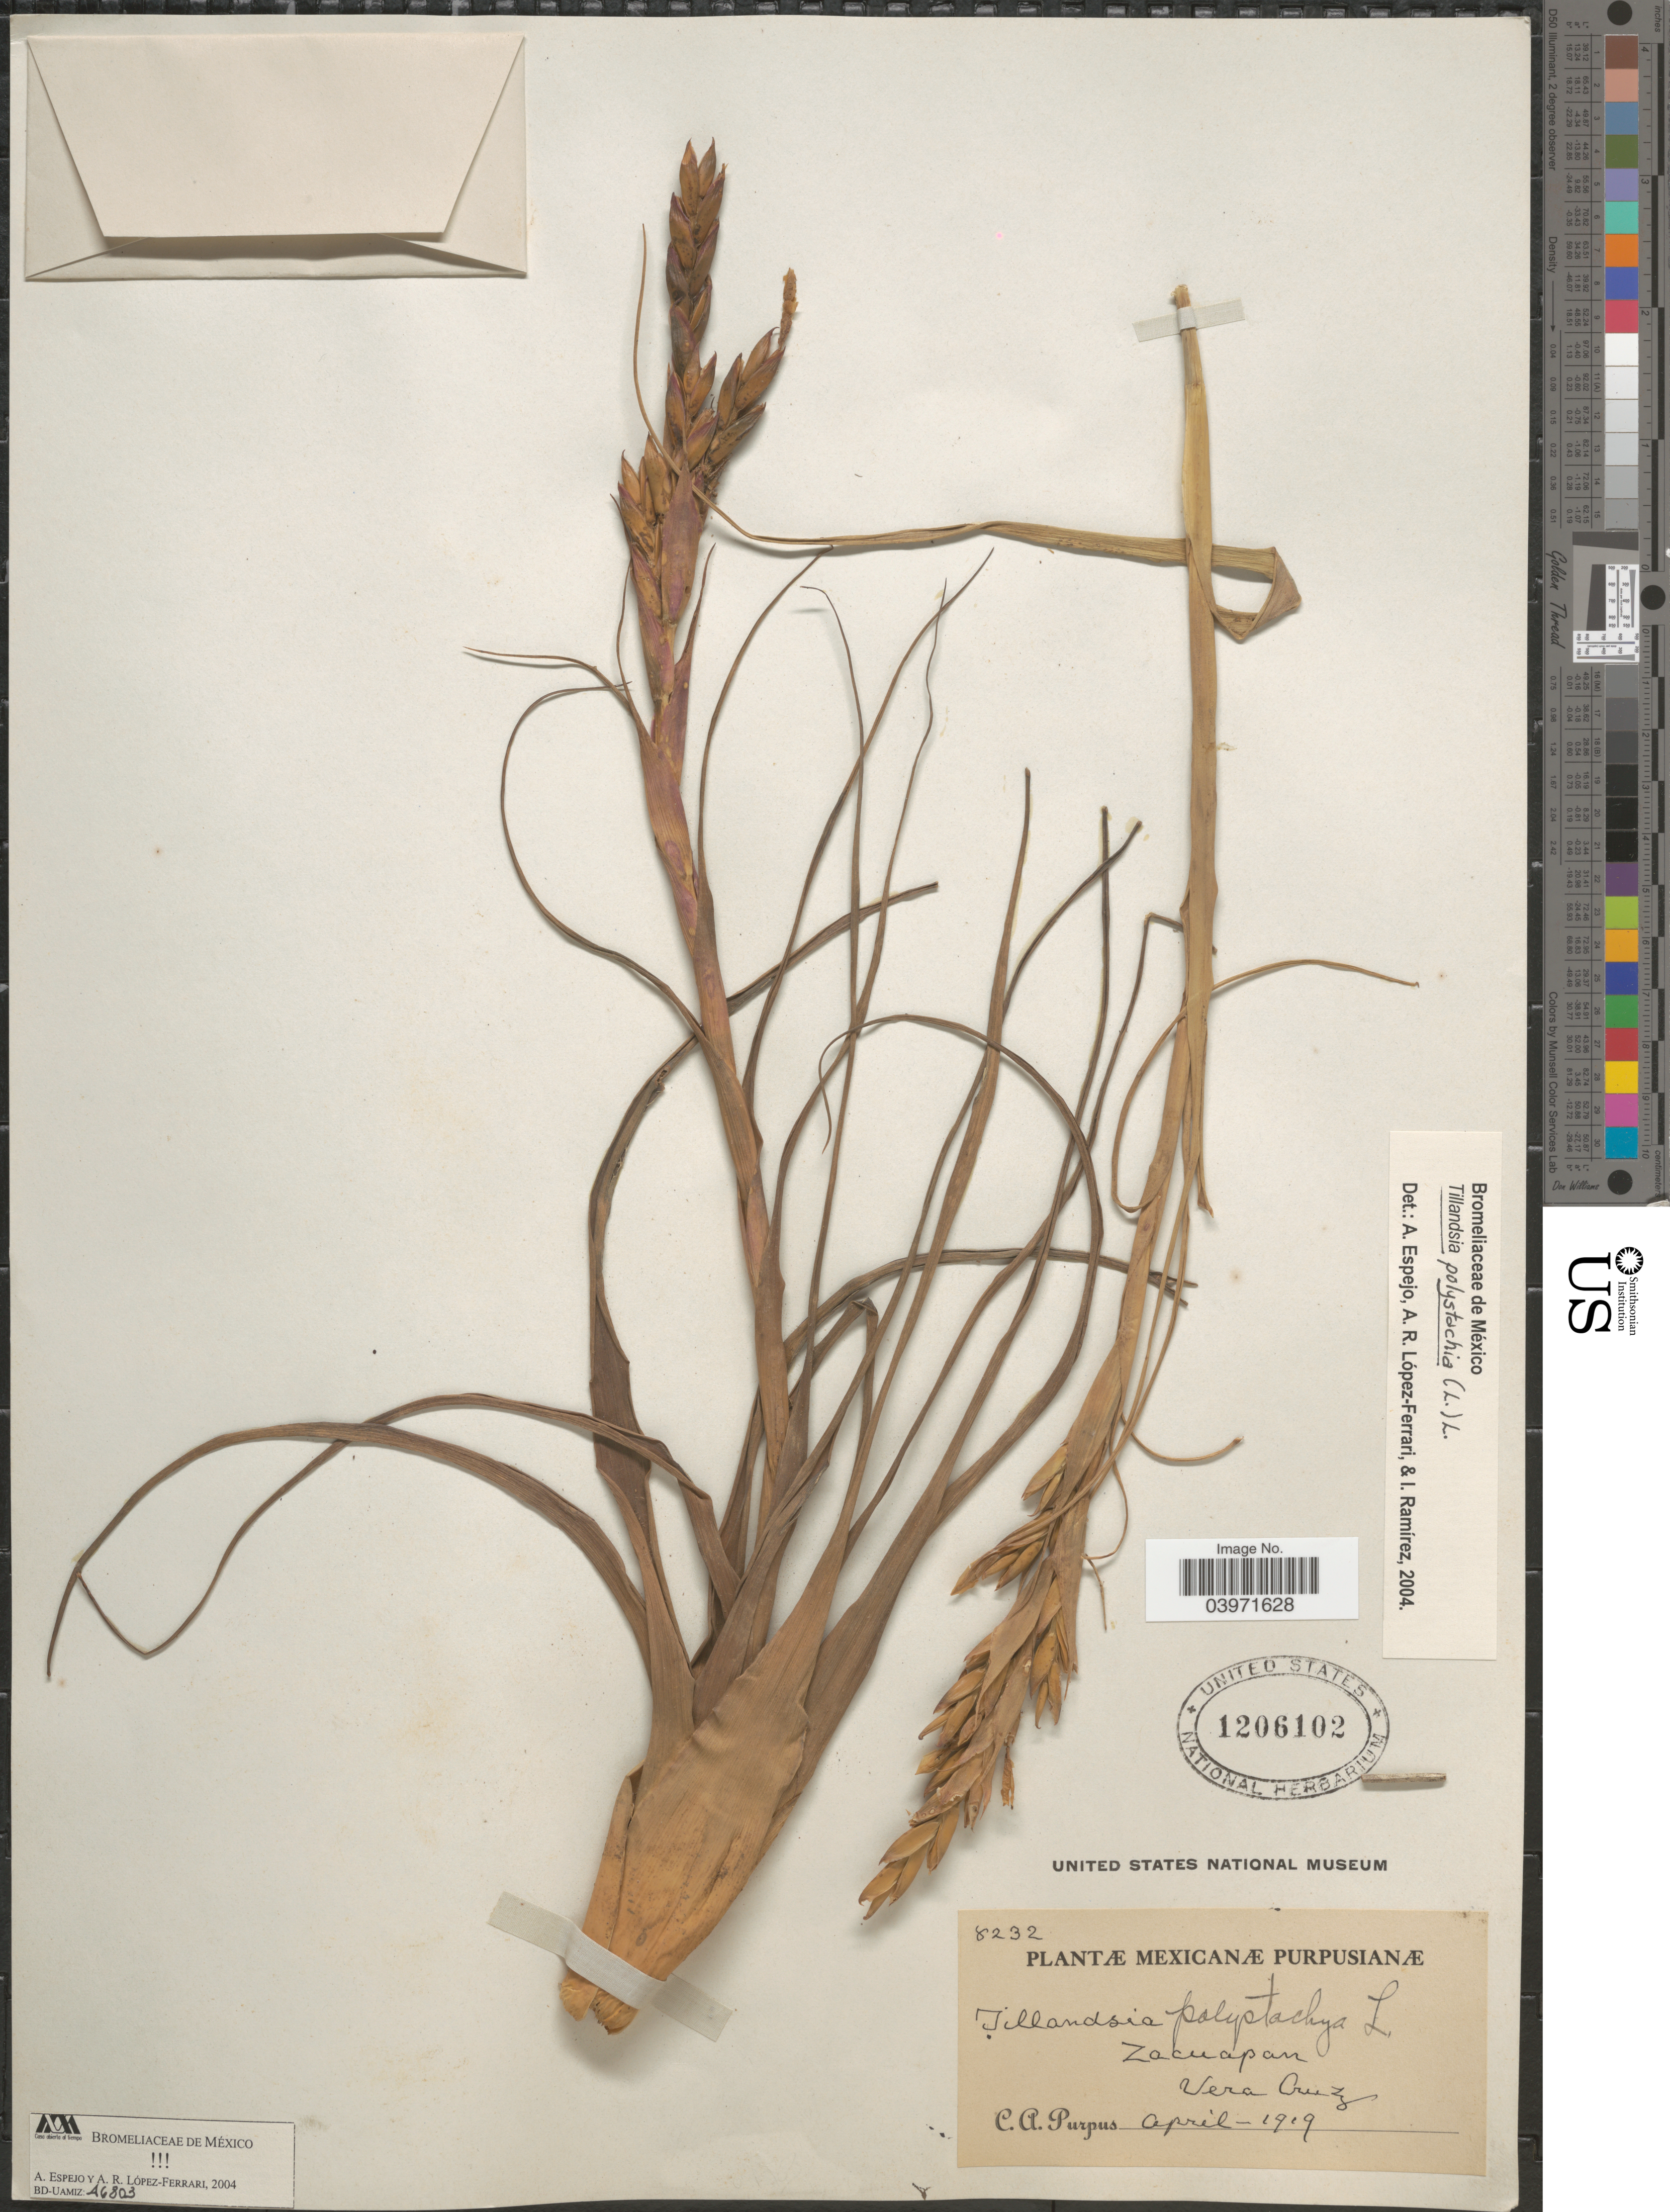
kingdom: Plantae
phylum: Tracheophyta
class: Liliopsida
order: Poales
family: Bromeliaceae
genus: Tillandsia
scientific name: Tillandsia polystachia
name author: (L.) L.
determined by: Espejo, Adolfo; López Ferrari, Ana R.; Ramírez M., Ivon M.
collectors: C. A. Purpus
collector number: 8232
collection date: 1919-04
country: Mexico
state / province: Veracruz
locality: Zacuapan. Vera Cruz.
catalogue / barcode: US 1206102